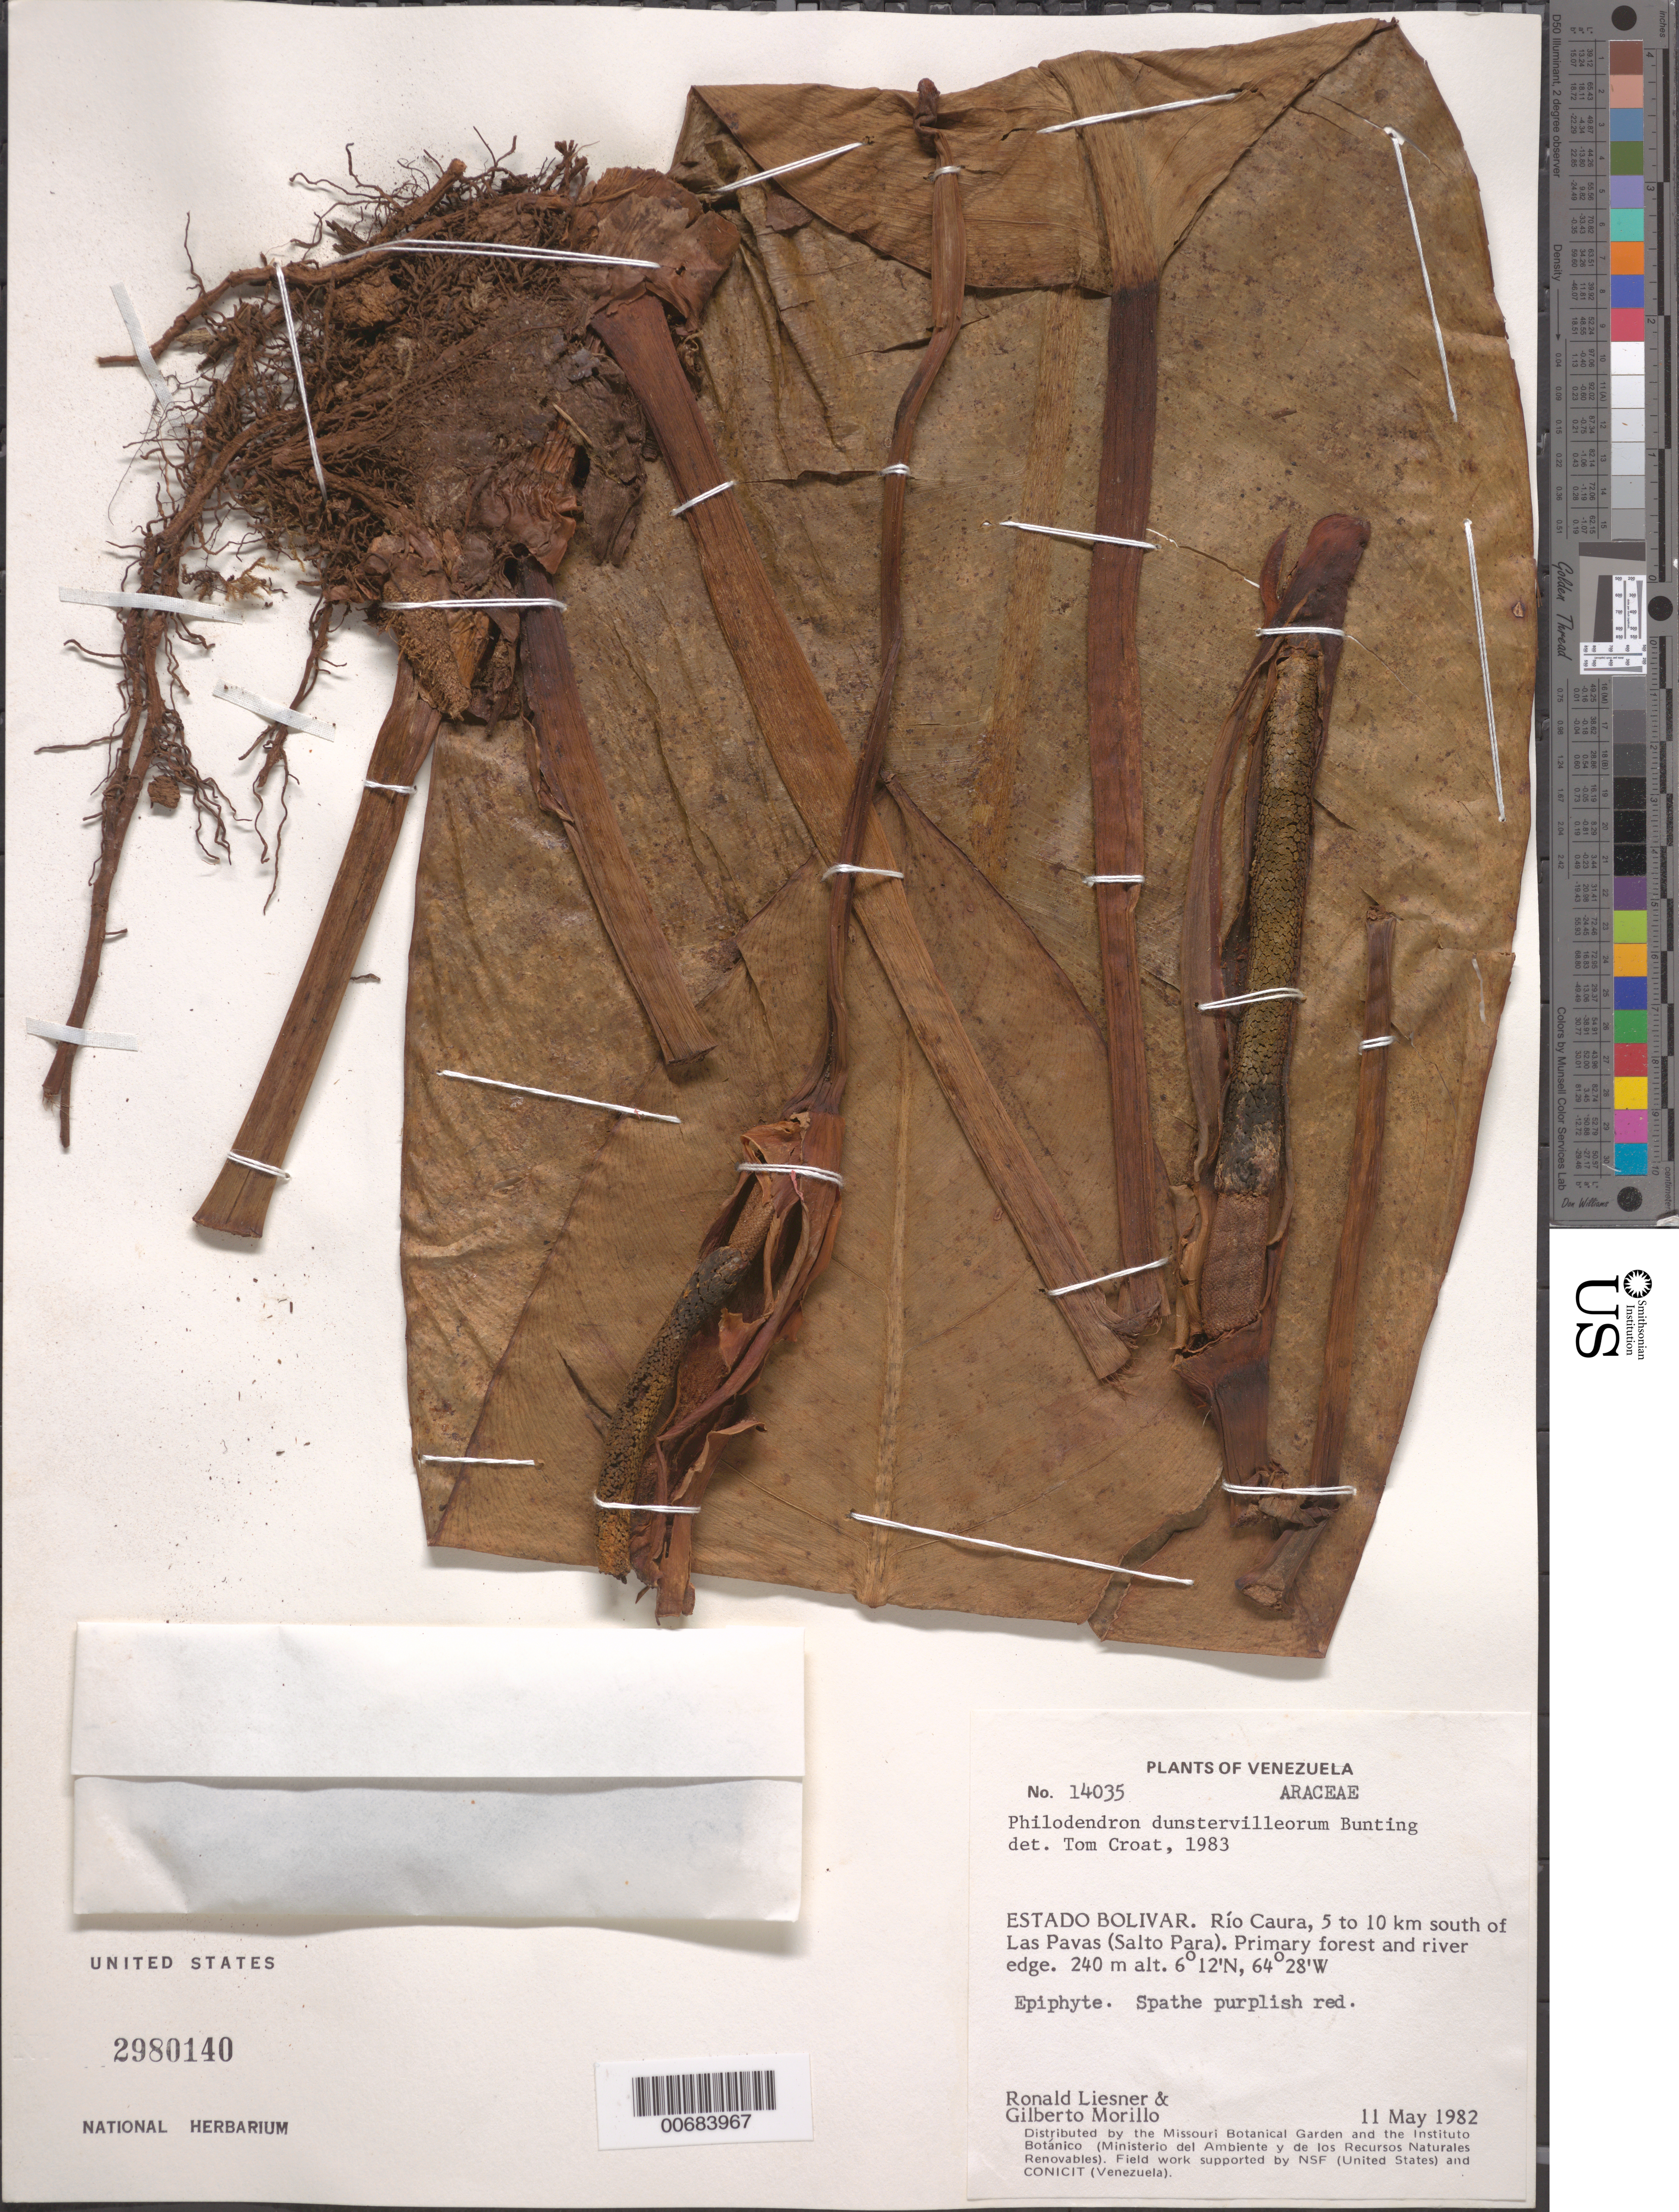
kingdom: Plantae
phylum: Tracheophyta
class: Liliopsida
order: Alismatales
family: Araceae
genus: Philodendron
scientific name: Philodendron dunstervilleorum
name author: G.S. Bunting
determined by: Croat, Thomas B., Missouri Botanical Garden (MO)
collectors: R. L. Liesner & G. N. Morillo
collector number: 14035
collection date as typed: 11-May-82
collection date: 1982-05-11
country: Venezuela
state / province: Bolívar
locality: Río Caura, 5-10 km S of Las Pavas (Salto Para)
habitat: Primary forest and river edge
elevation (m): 240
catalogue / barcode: US 2980140